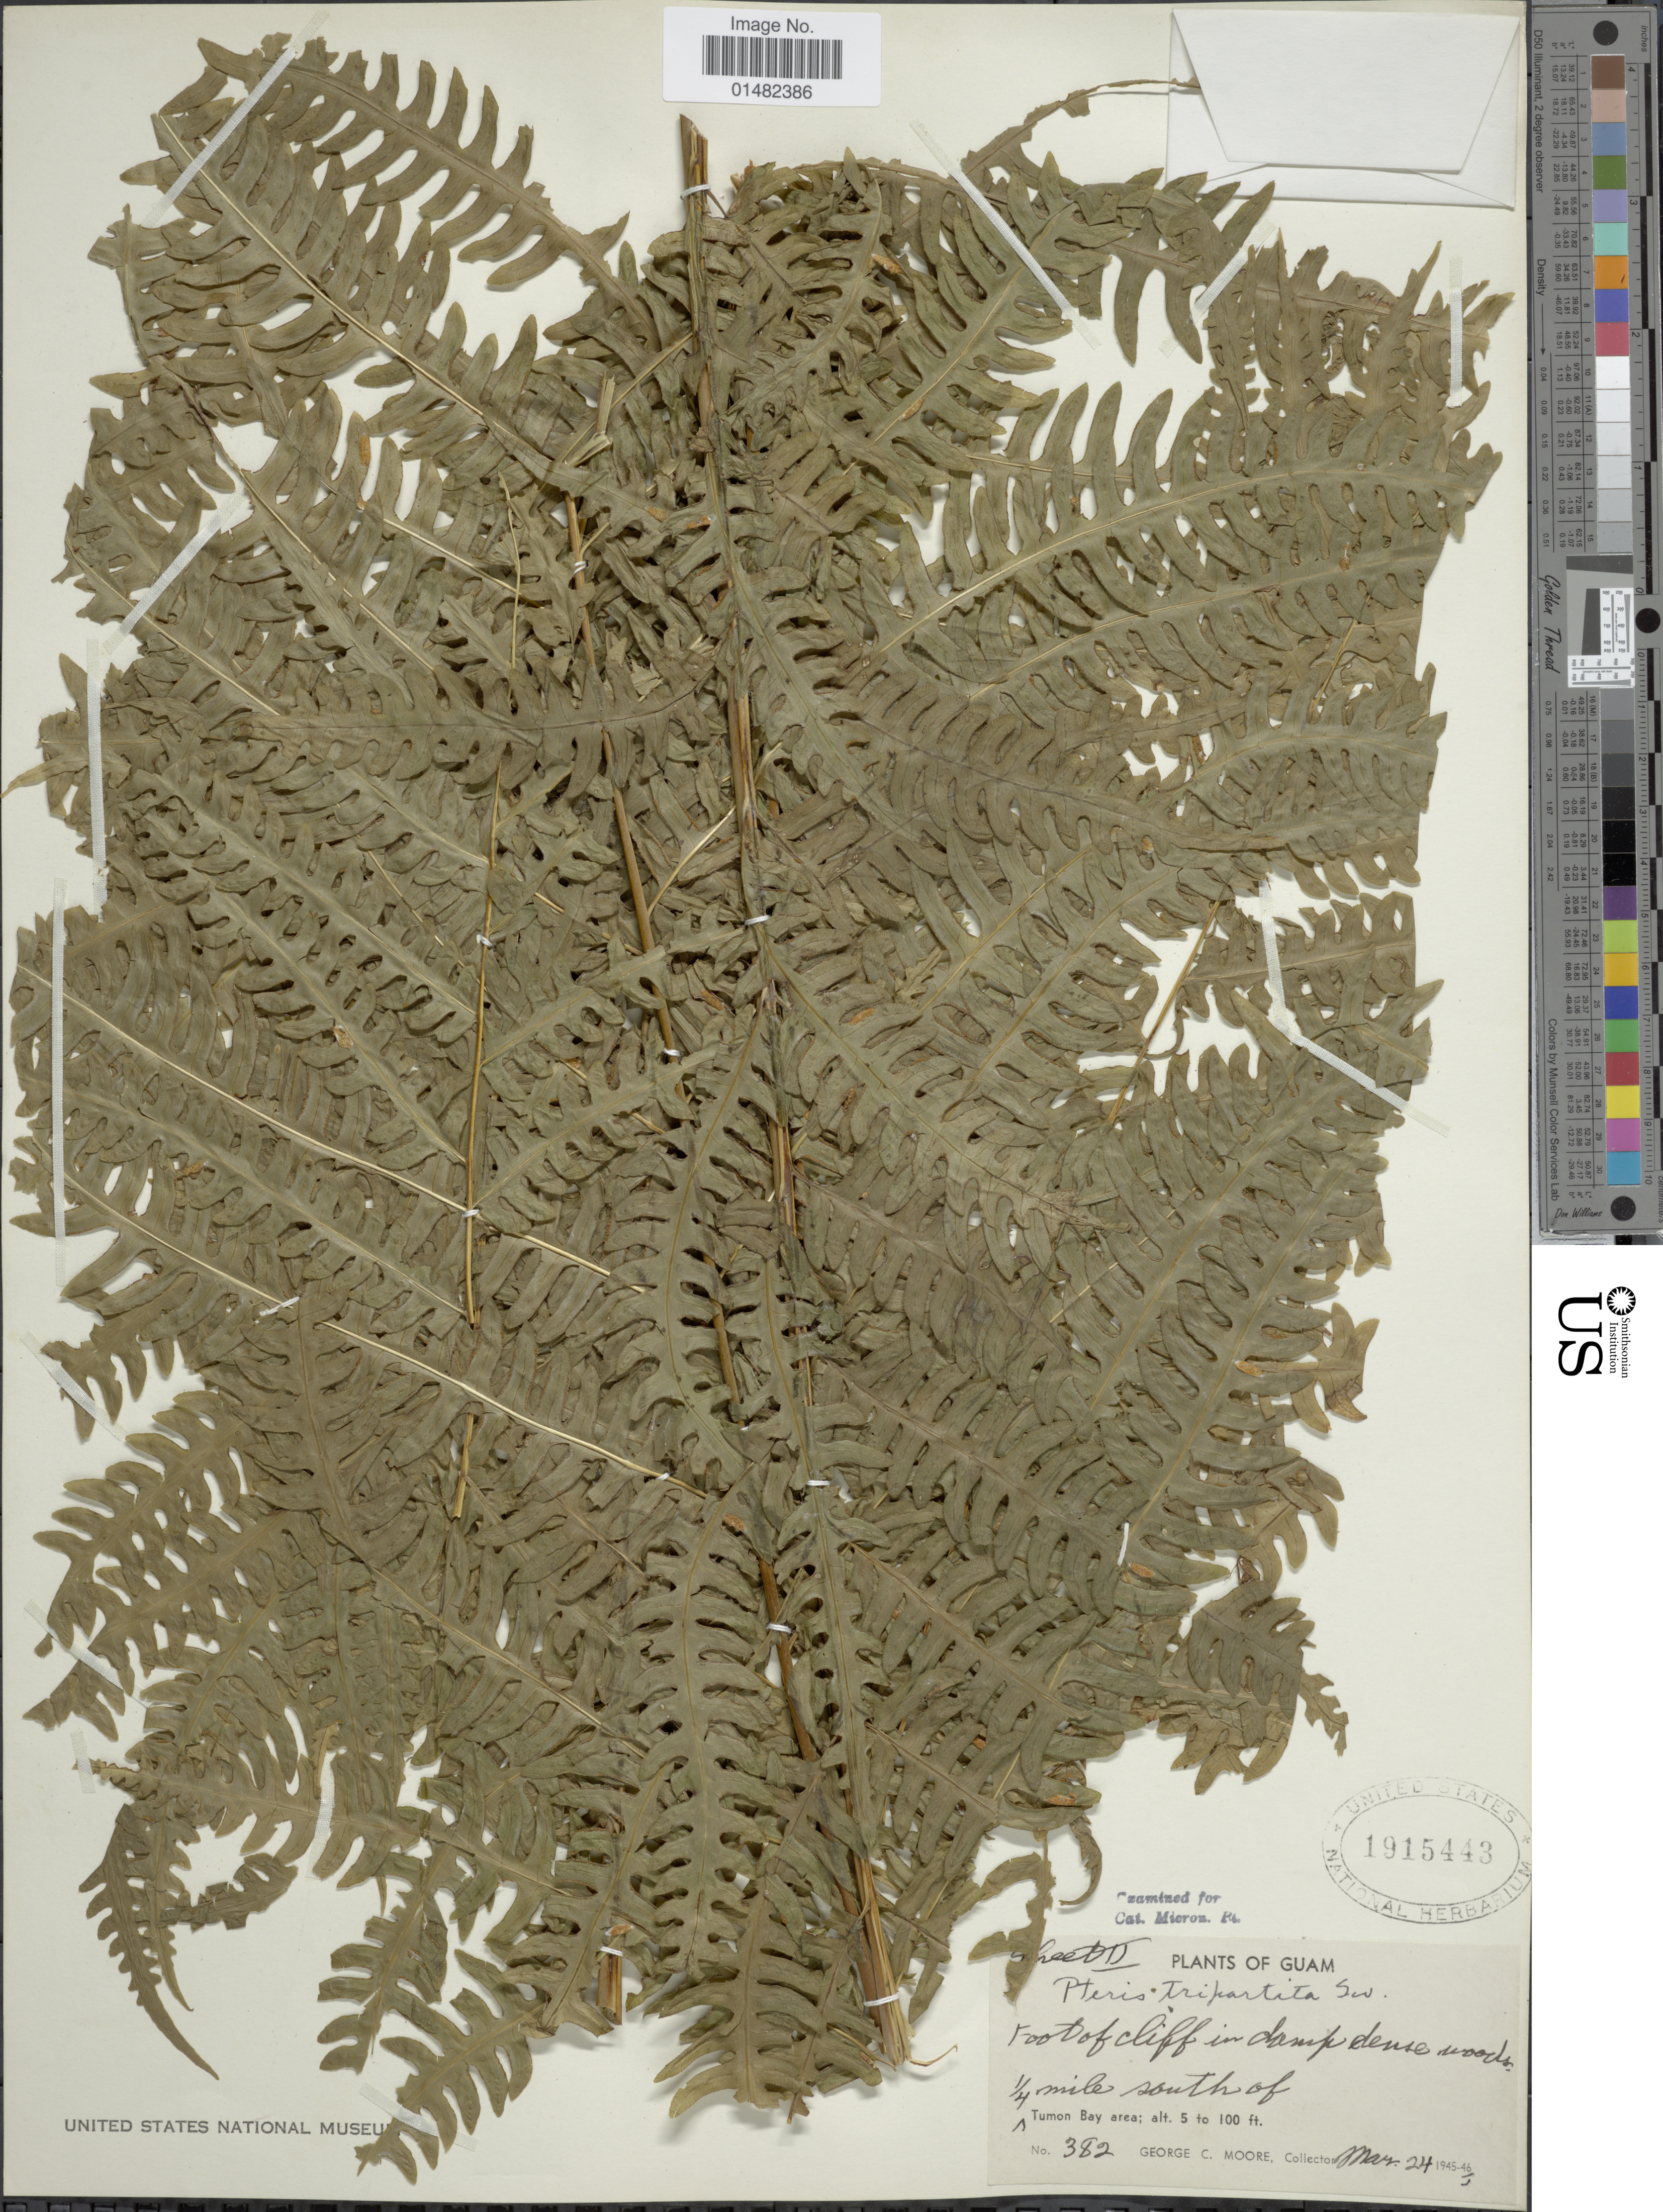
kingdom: Plantae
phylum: Tracheophyta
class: Polypodiopsida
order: Polypodiales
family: Pteridaceae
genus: Pteris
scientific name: Pteris tripartita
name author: Sw.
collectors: G. C. Moore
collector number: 382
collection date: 1945-03-24/1946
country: Guam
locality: Foot of cliff in damp dense woods, ¼ mile south of Tumon Bay area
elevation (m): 2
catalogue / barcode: US 1915443